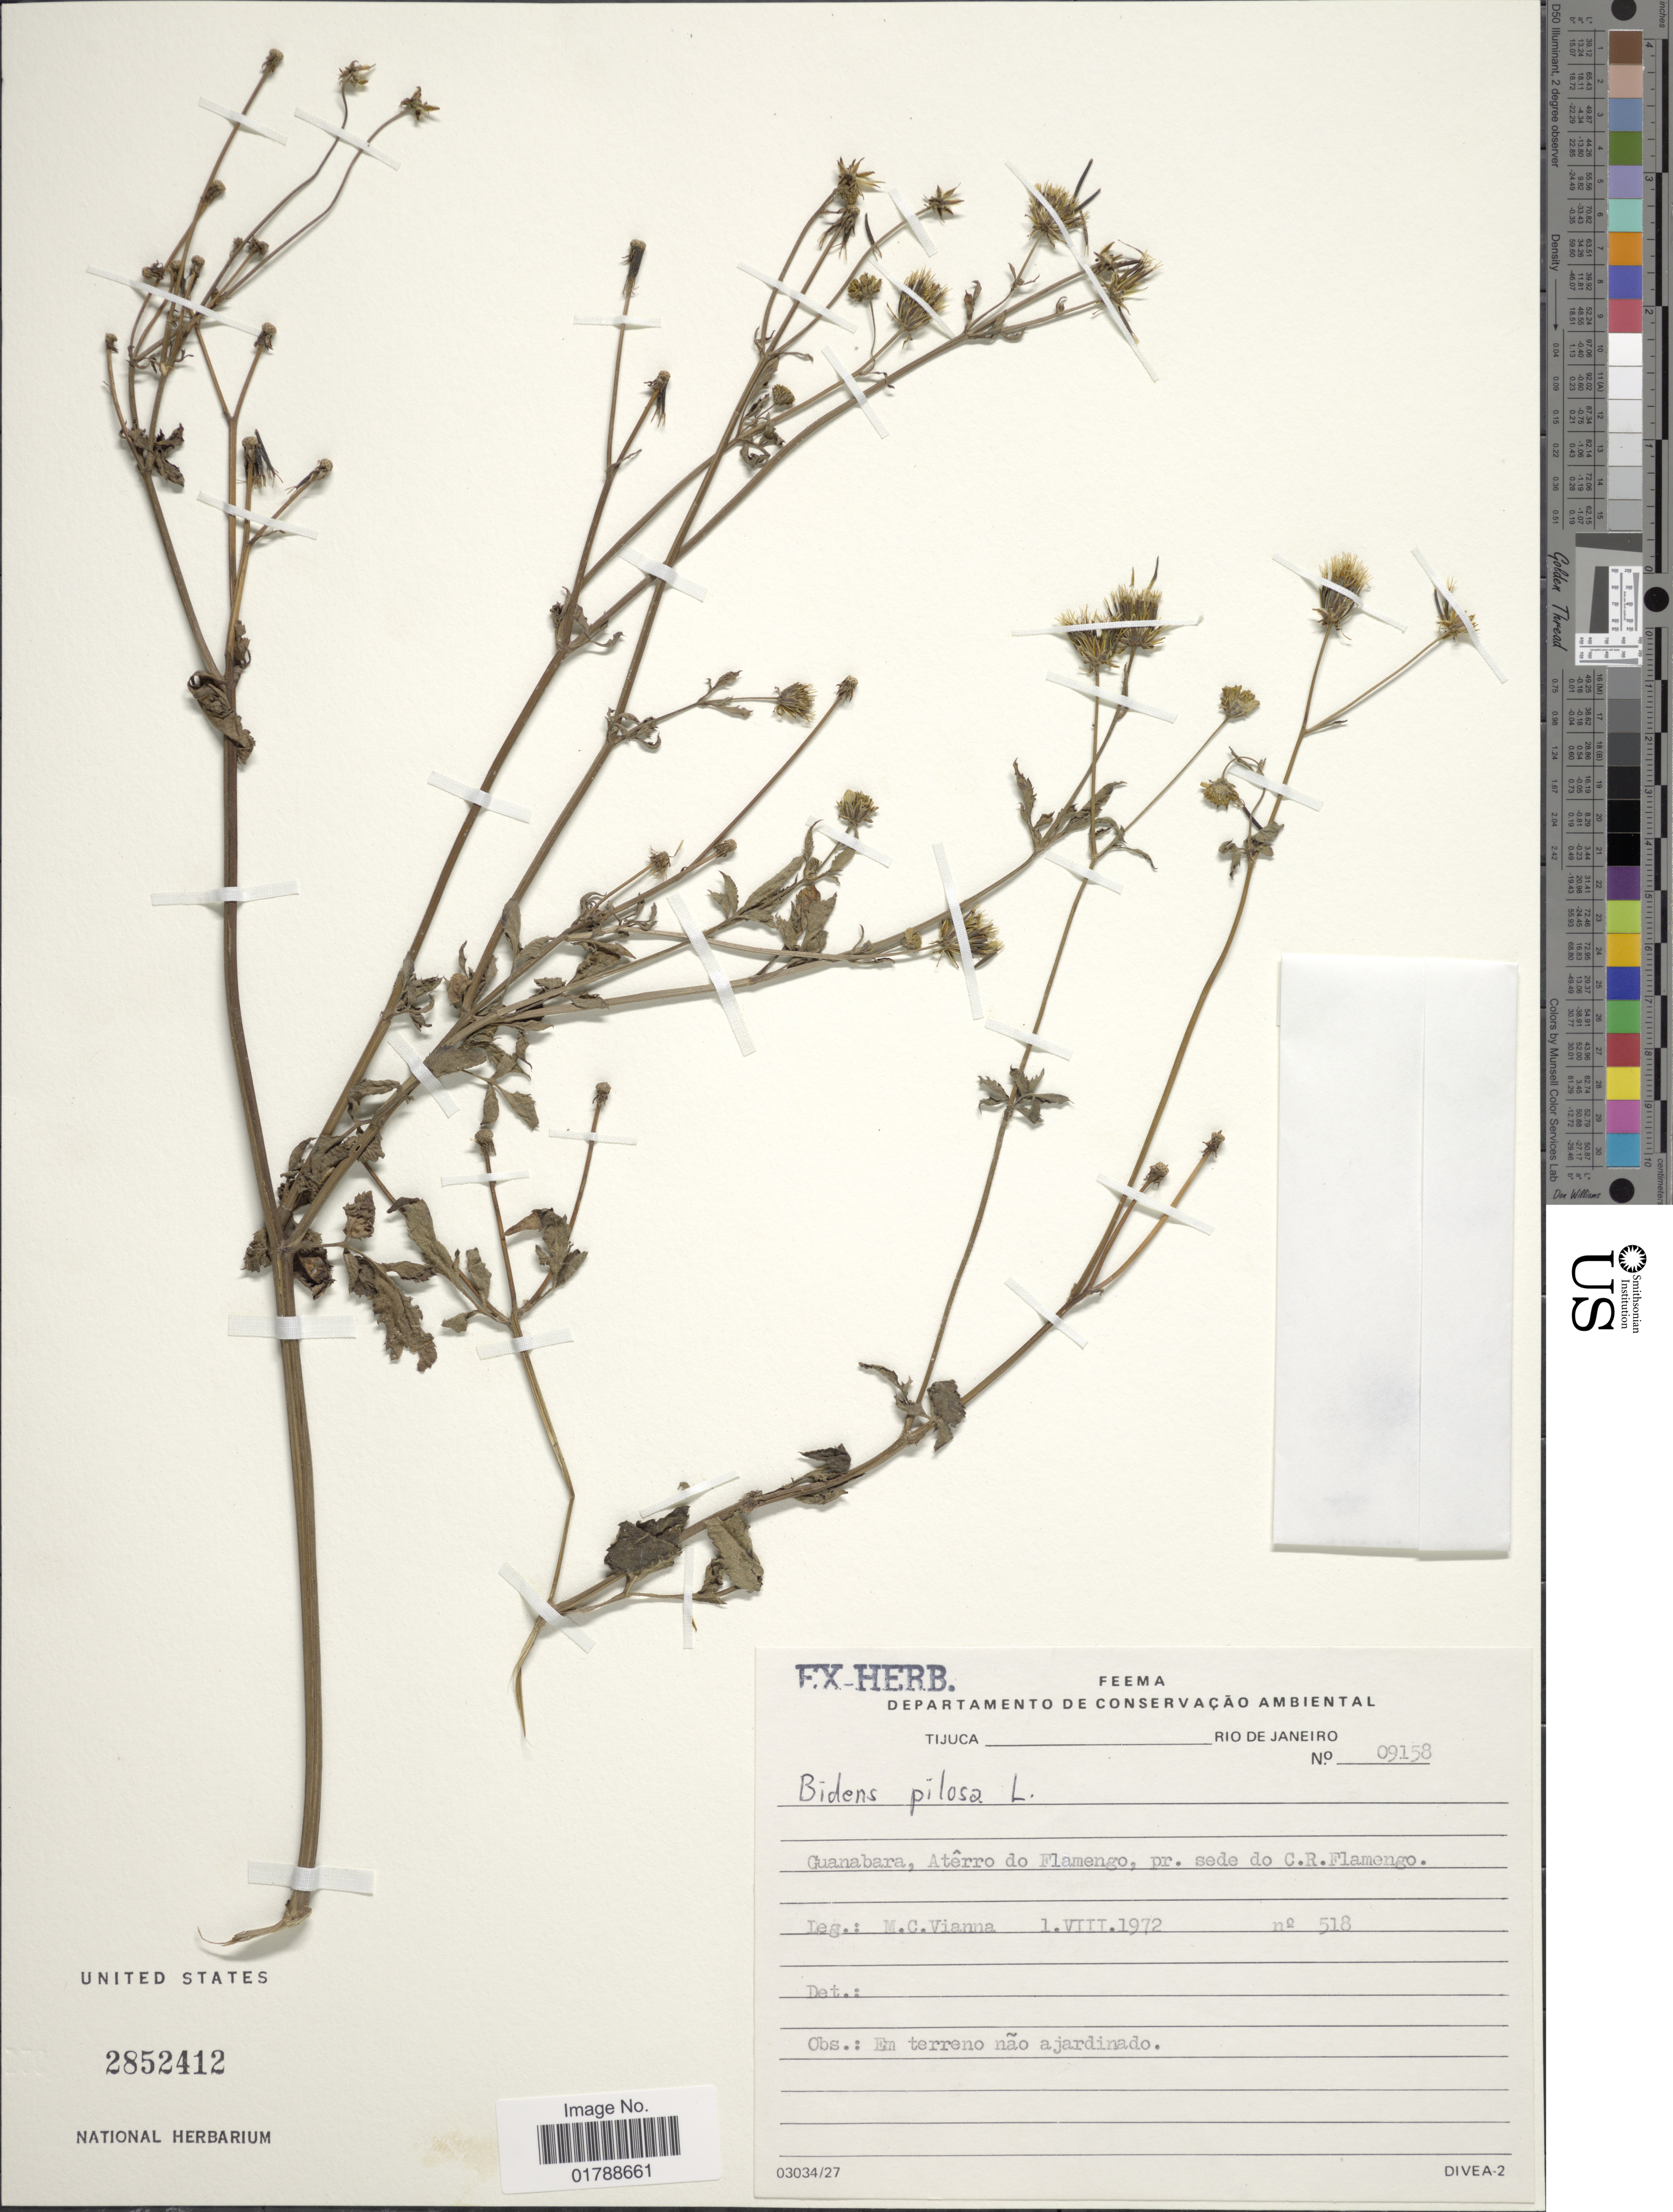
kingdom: Plantae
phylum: Tracheophyta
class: Magnoliopsida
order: Asterales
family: Asteraceae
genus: Bidens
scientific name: Bidens pilosa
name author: L.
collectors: M. C. Vianna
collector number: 518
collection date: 1972-08-01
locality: Guanabara, Atêrro do Flamengo, pr. sede do C.R.Flamengo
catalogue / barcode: US 2852412